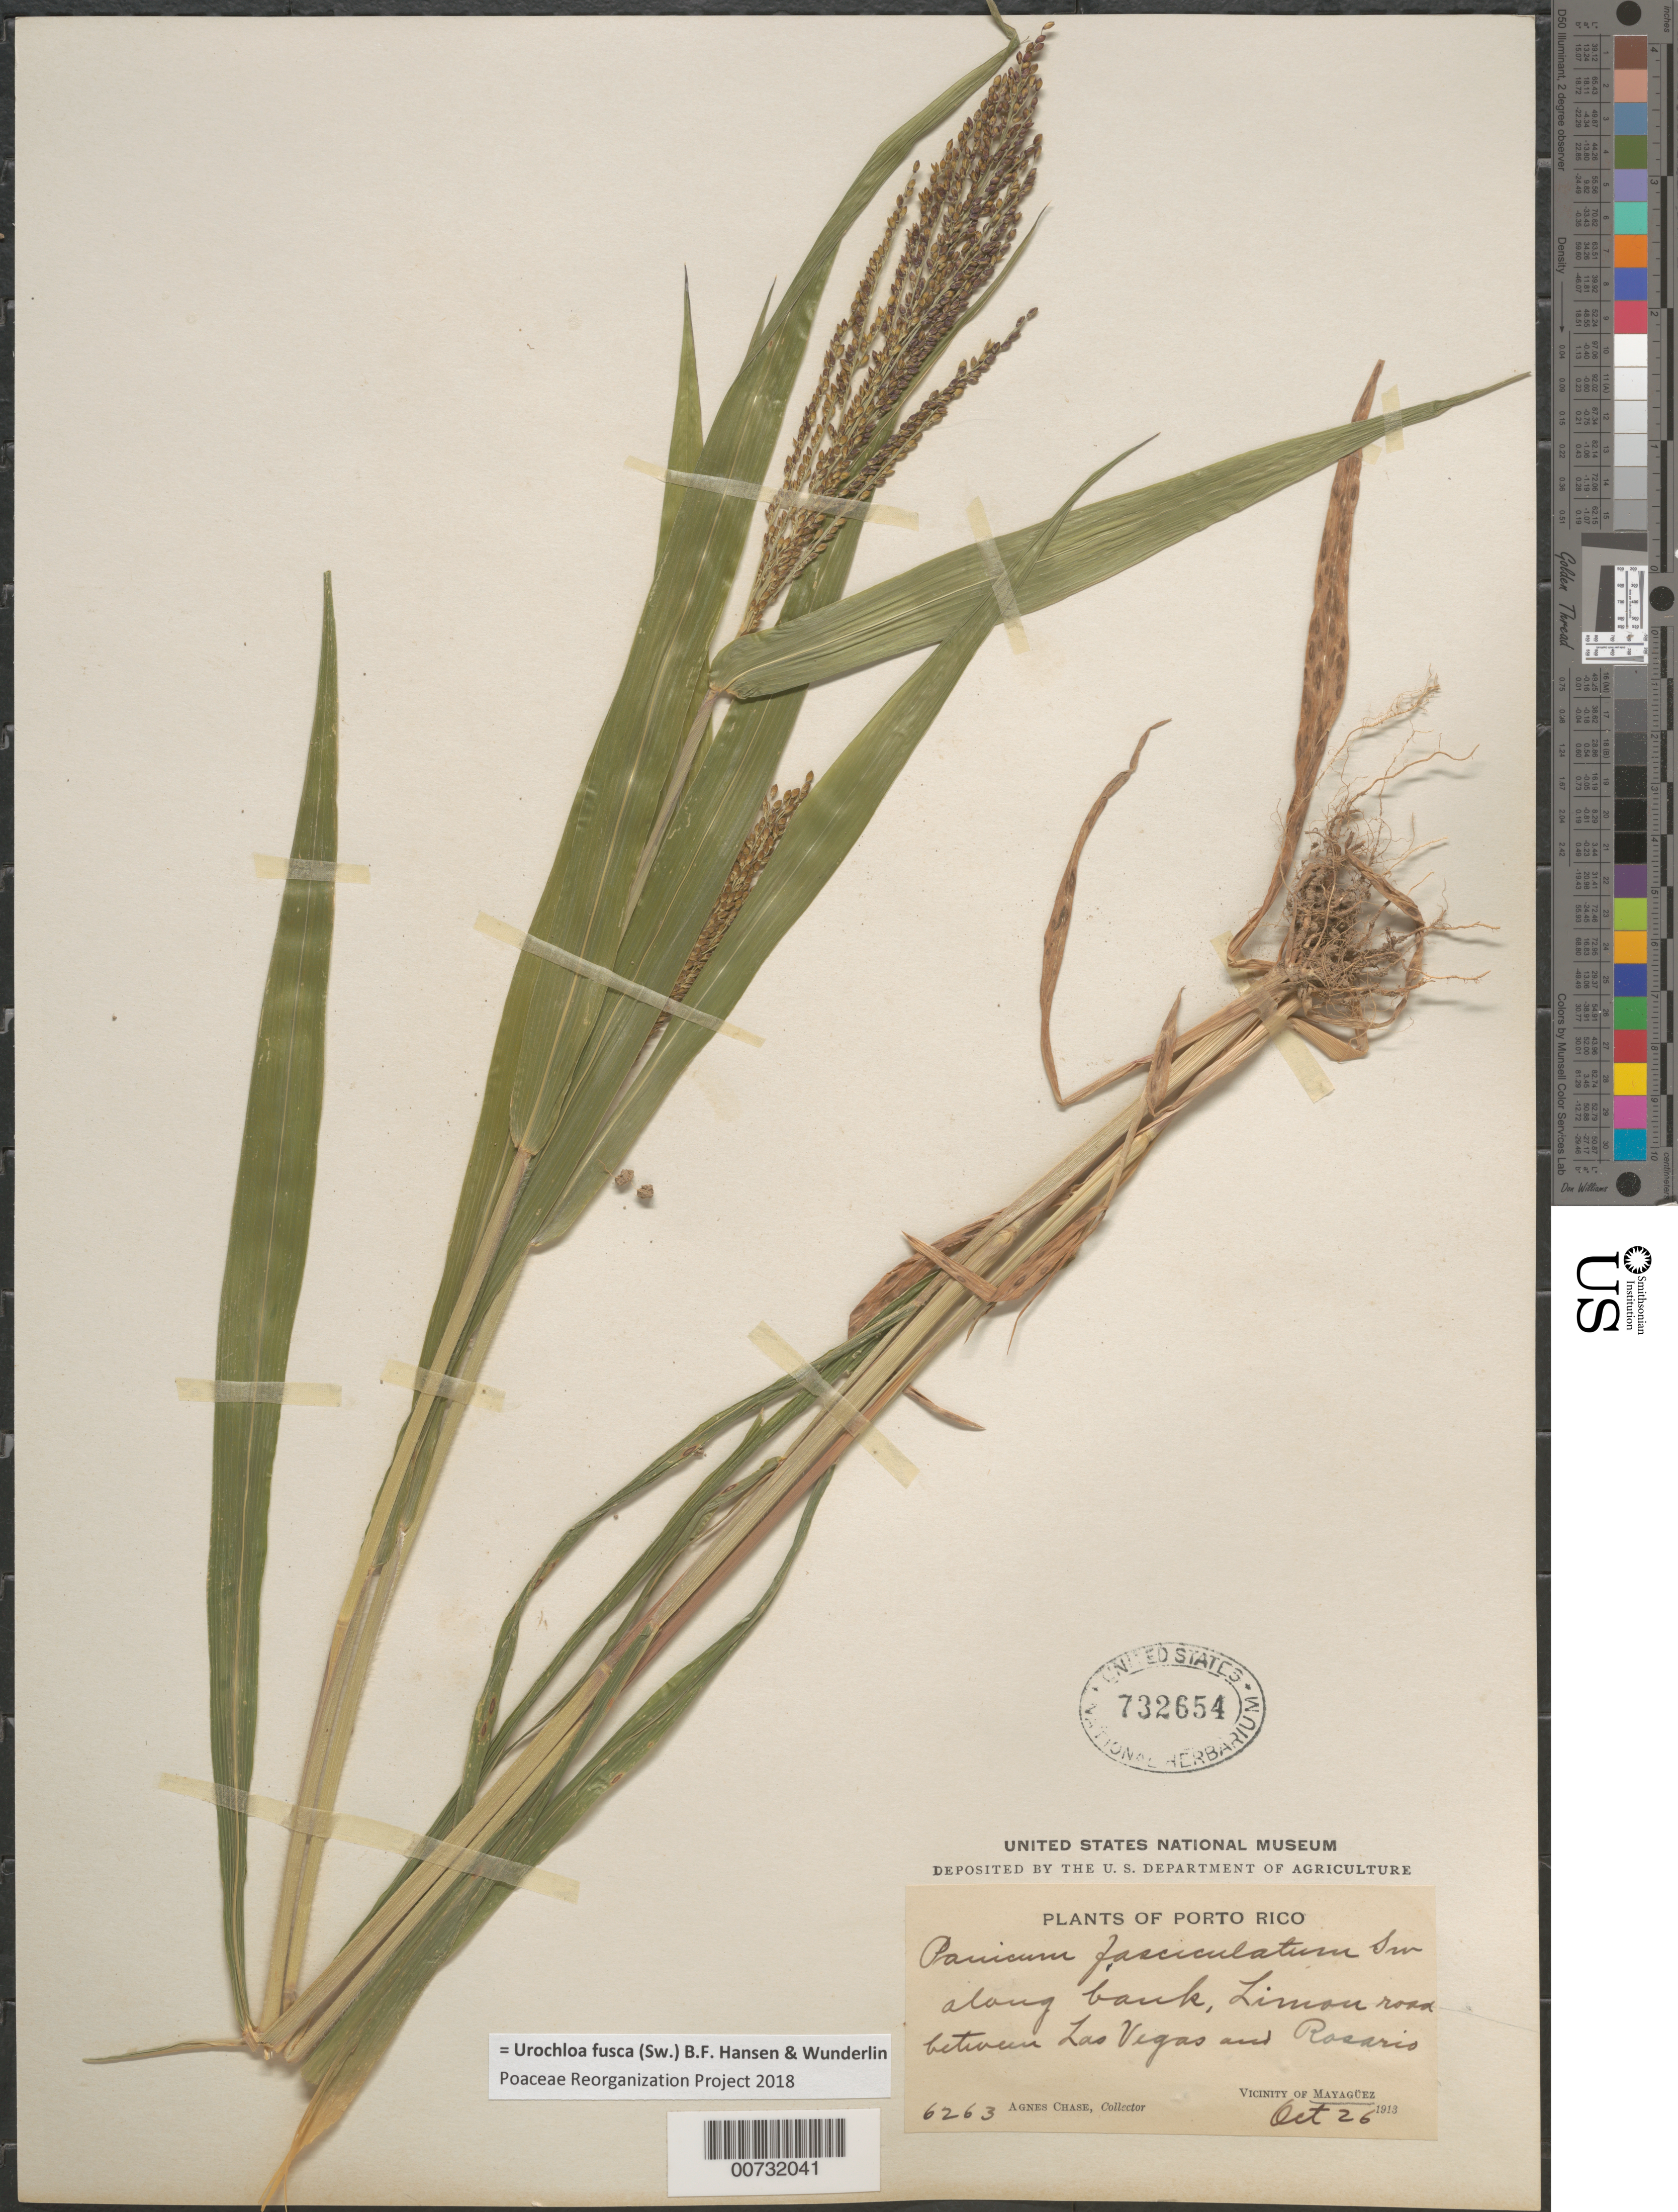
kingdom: Plantae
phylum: Tracheophyta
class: Liliopsida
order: Poales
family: Poaceae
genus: Urochloa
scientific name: Urochloa fusca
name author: (Sw.) B.F. Hansen & Wunderlin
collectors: A. Chase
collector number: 6263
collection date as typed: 26 Oct 1913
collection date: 1913-10-26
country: Puerto Rico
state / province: Mayagüez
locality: Limon Road btw Las Vegas and Rosario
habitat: Along bank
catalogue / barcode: US 732654